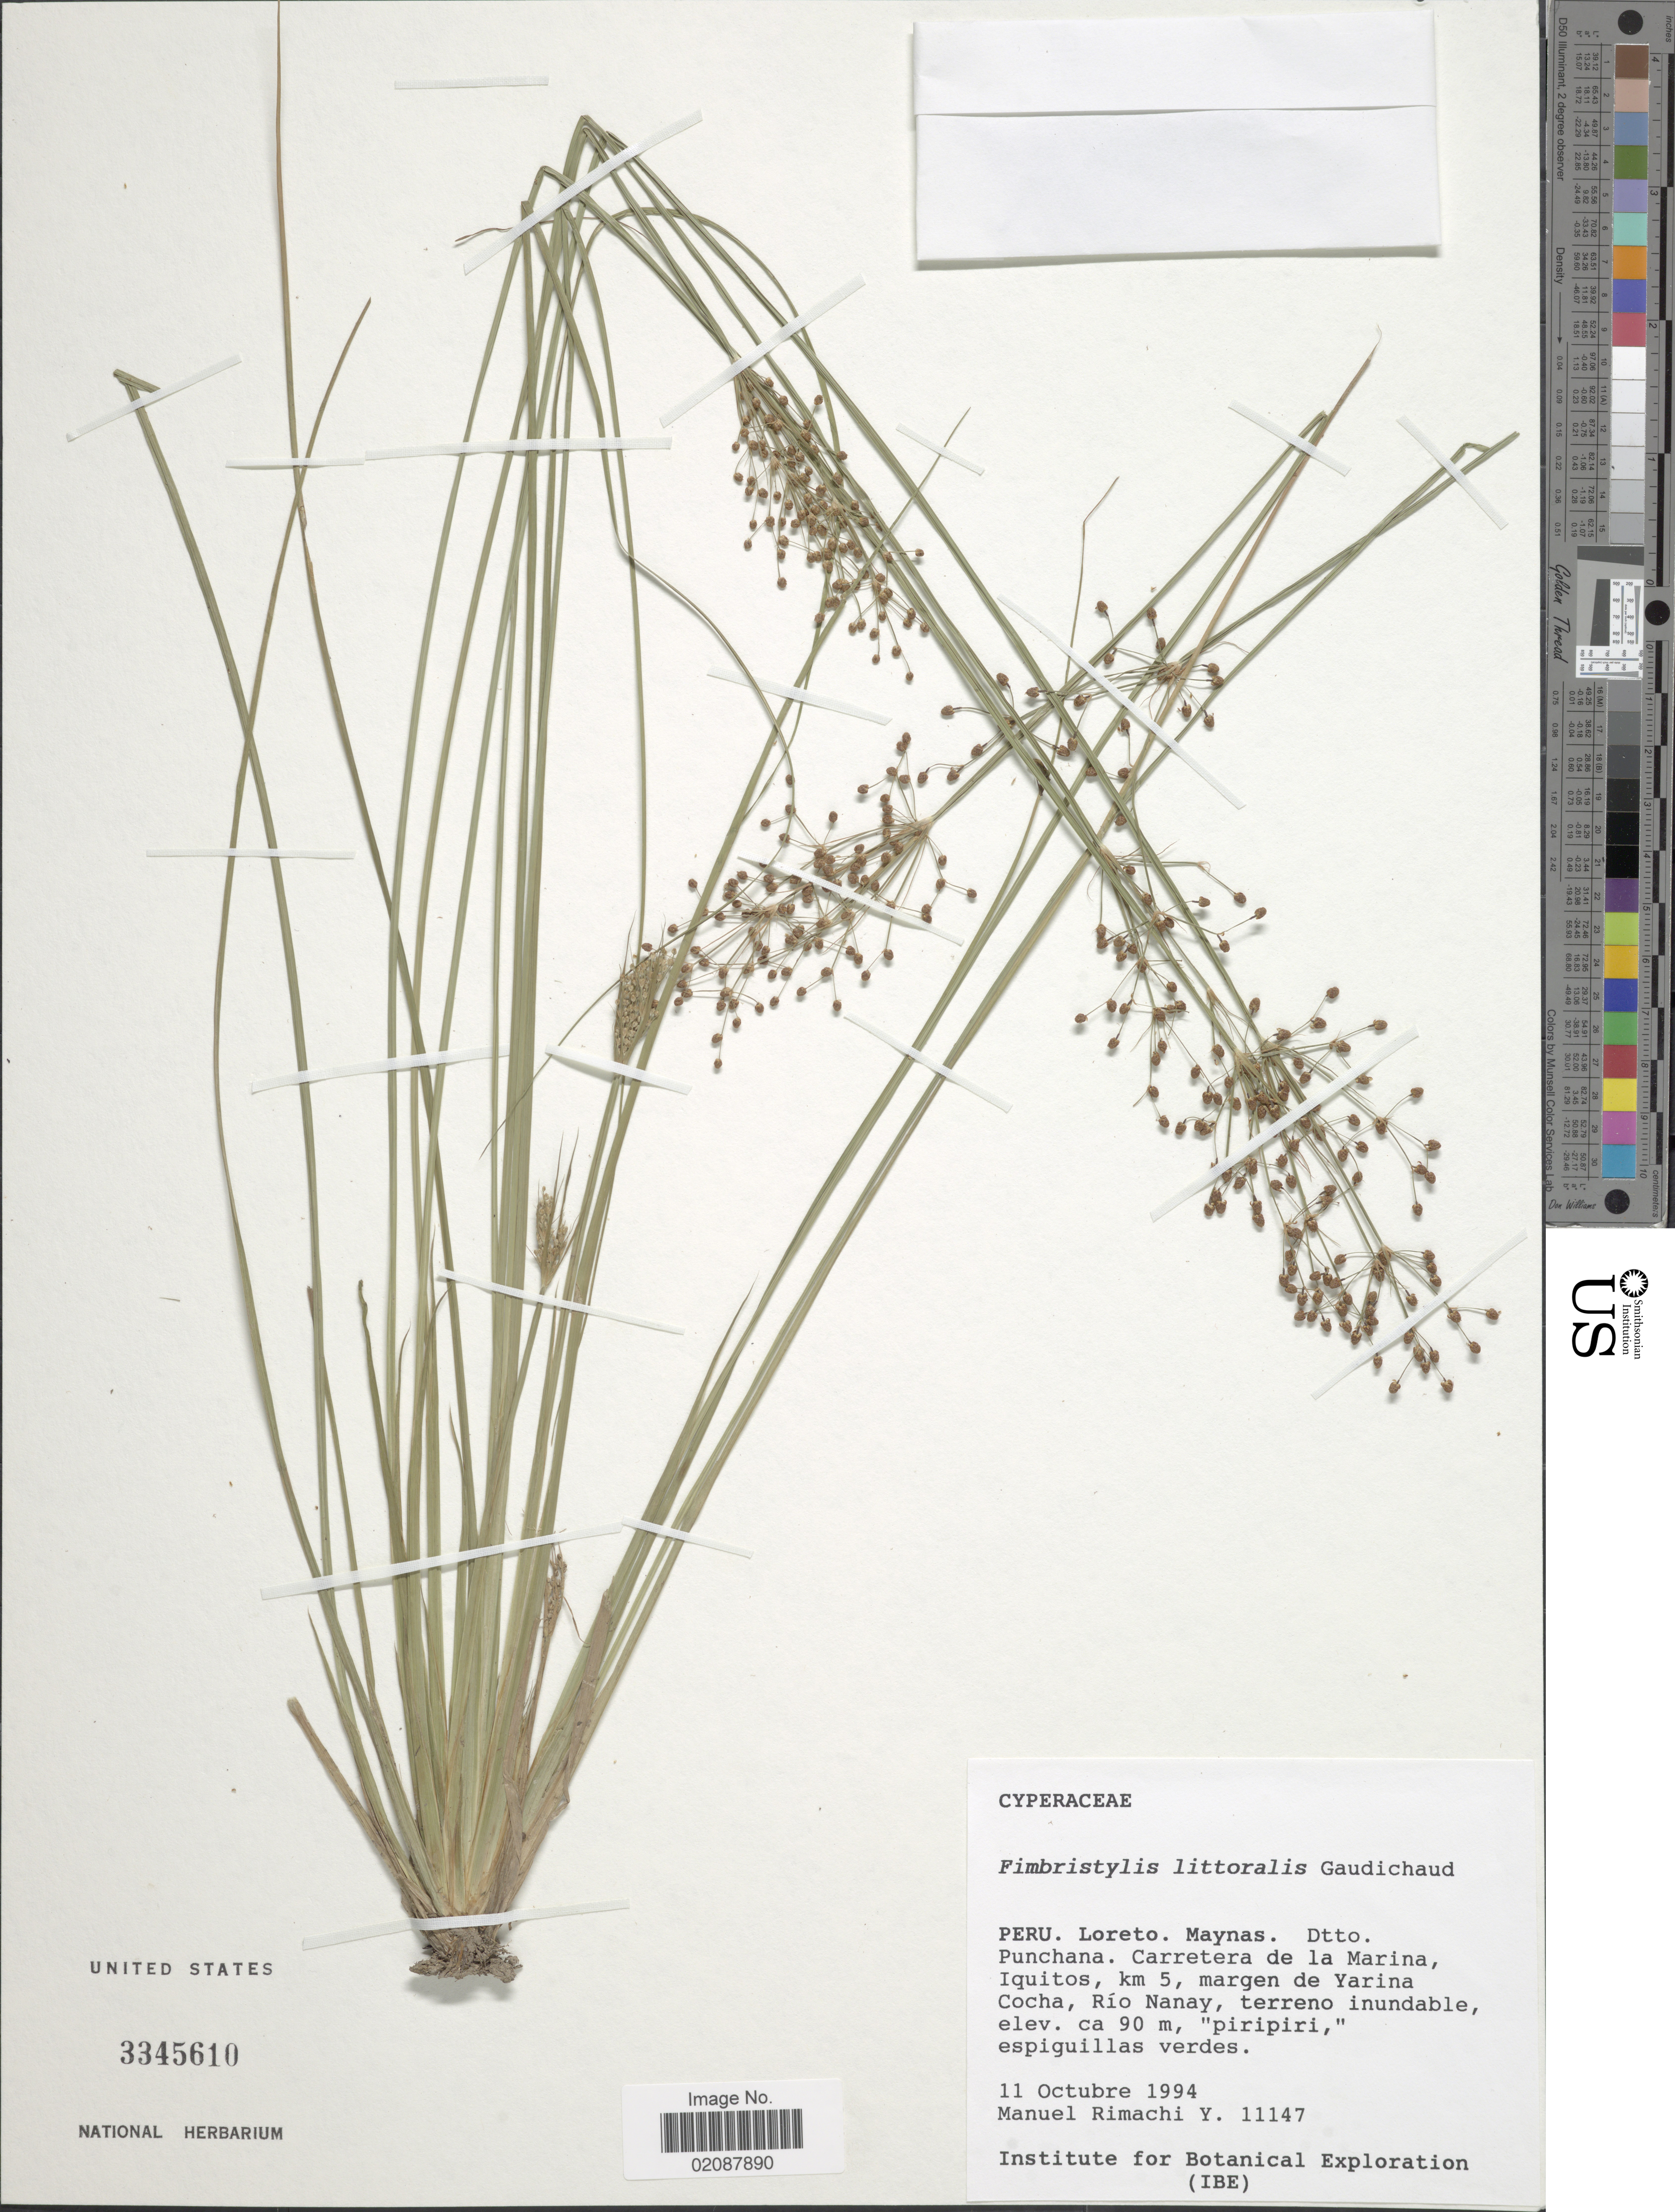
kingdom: Plantae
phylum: Tracheophyta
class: Liliopsida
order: Poales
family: Cyperaceae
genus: Fimbristylis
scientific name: Fimbristylis littoralis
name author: Gaudich.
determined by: Strong, M. T., (US), Smithsonian Institution - National Museum of Natural History (UNITED STATES)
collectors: M. Rimachi Y.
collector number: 11147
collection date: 1994-10-11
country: Peru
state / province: Loreto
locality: Maynas. Dtto. Puchana. Carretera de la Marina, Iquitos, km 5, margen de Yarina Cocha, Rio Nany, terreno inundable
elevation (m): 90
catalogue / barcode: US 3345610